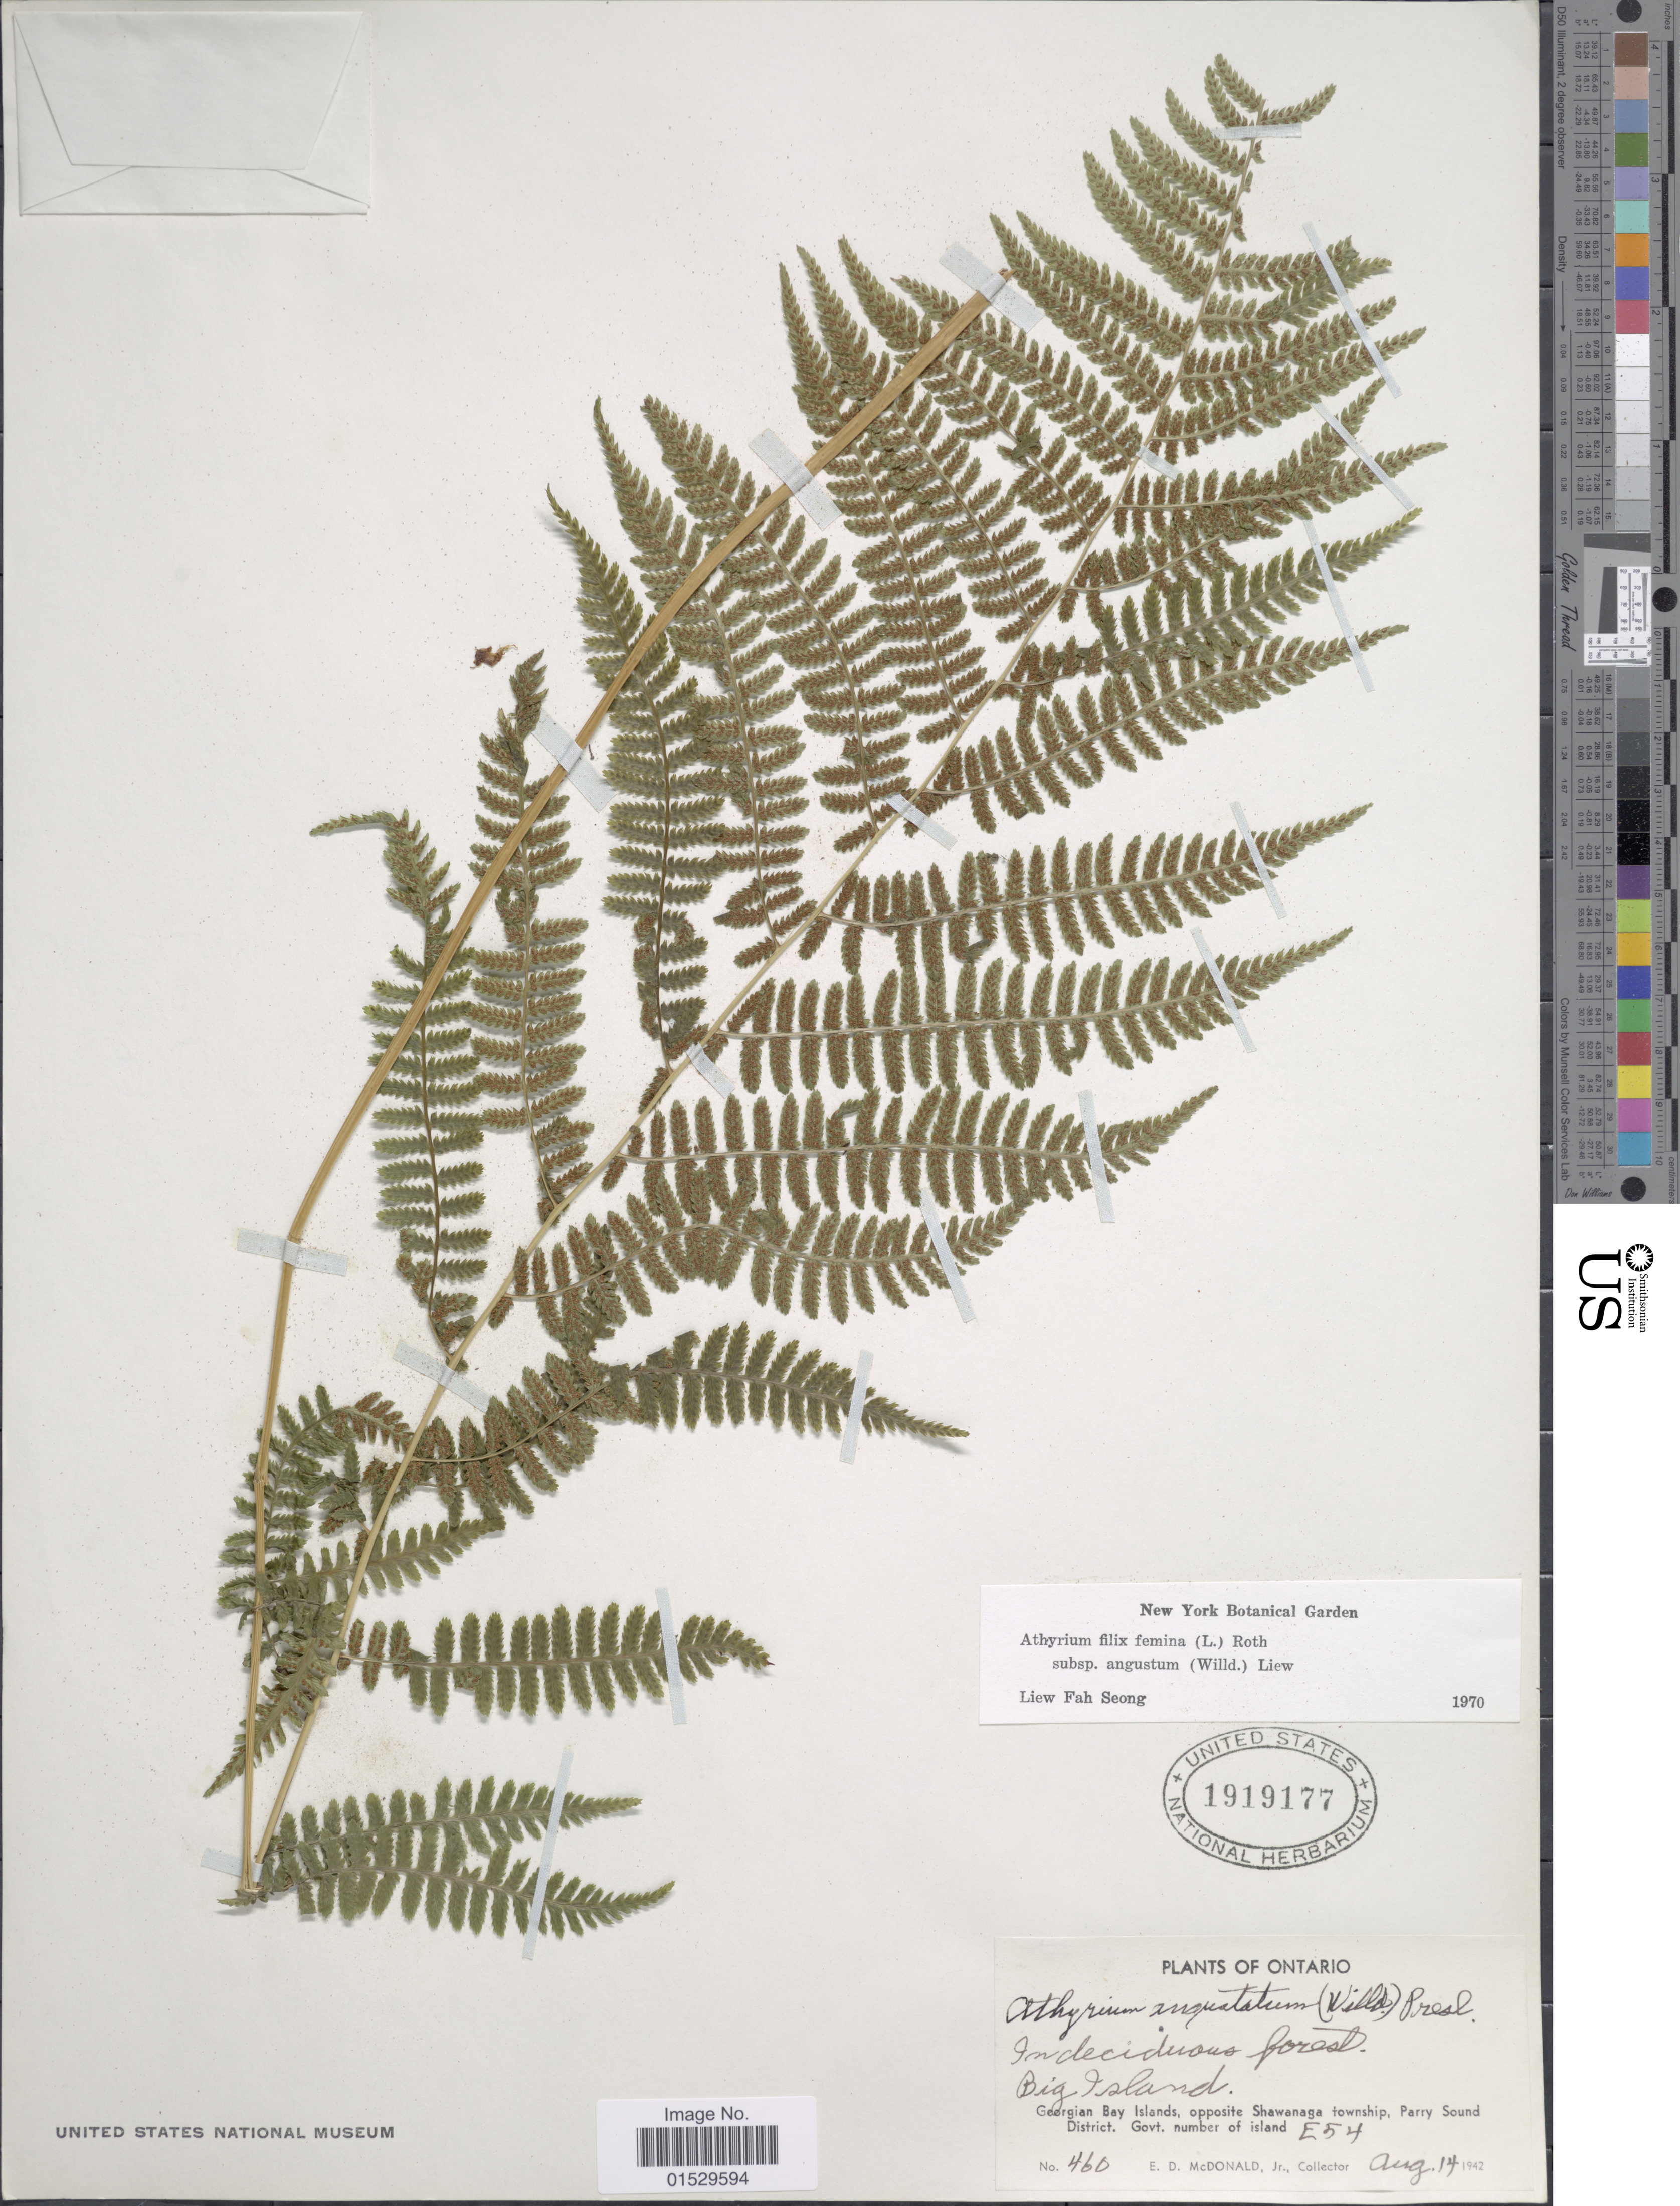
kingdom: Plantae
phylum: Tracheophyta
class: Polypodiopsida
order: Polypodiales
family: Athyriaceae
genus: Athyrium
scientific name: Athyrium filix-femina subsp. angustatum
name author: (Willd.) R.T. Clausen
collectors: E. D. McDonald Jr.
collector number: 460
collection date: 1942-08-14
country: Canada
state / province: Ontario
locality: Big Island, Georgian Bay Islands,opposite Shawanaga township, Parry Sound District, Govt. number of island E54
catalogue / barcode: US 1919177